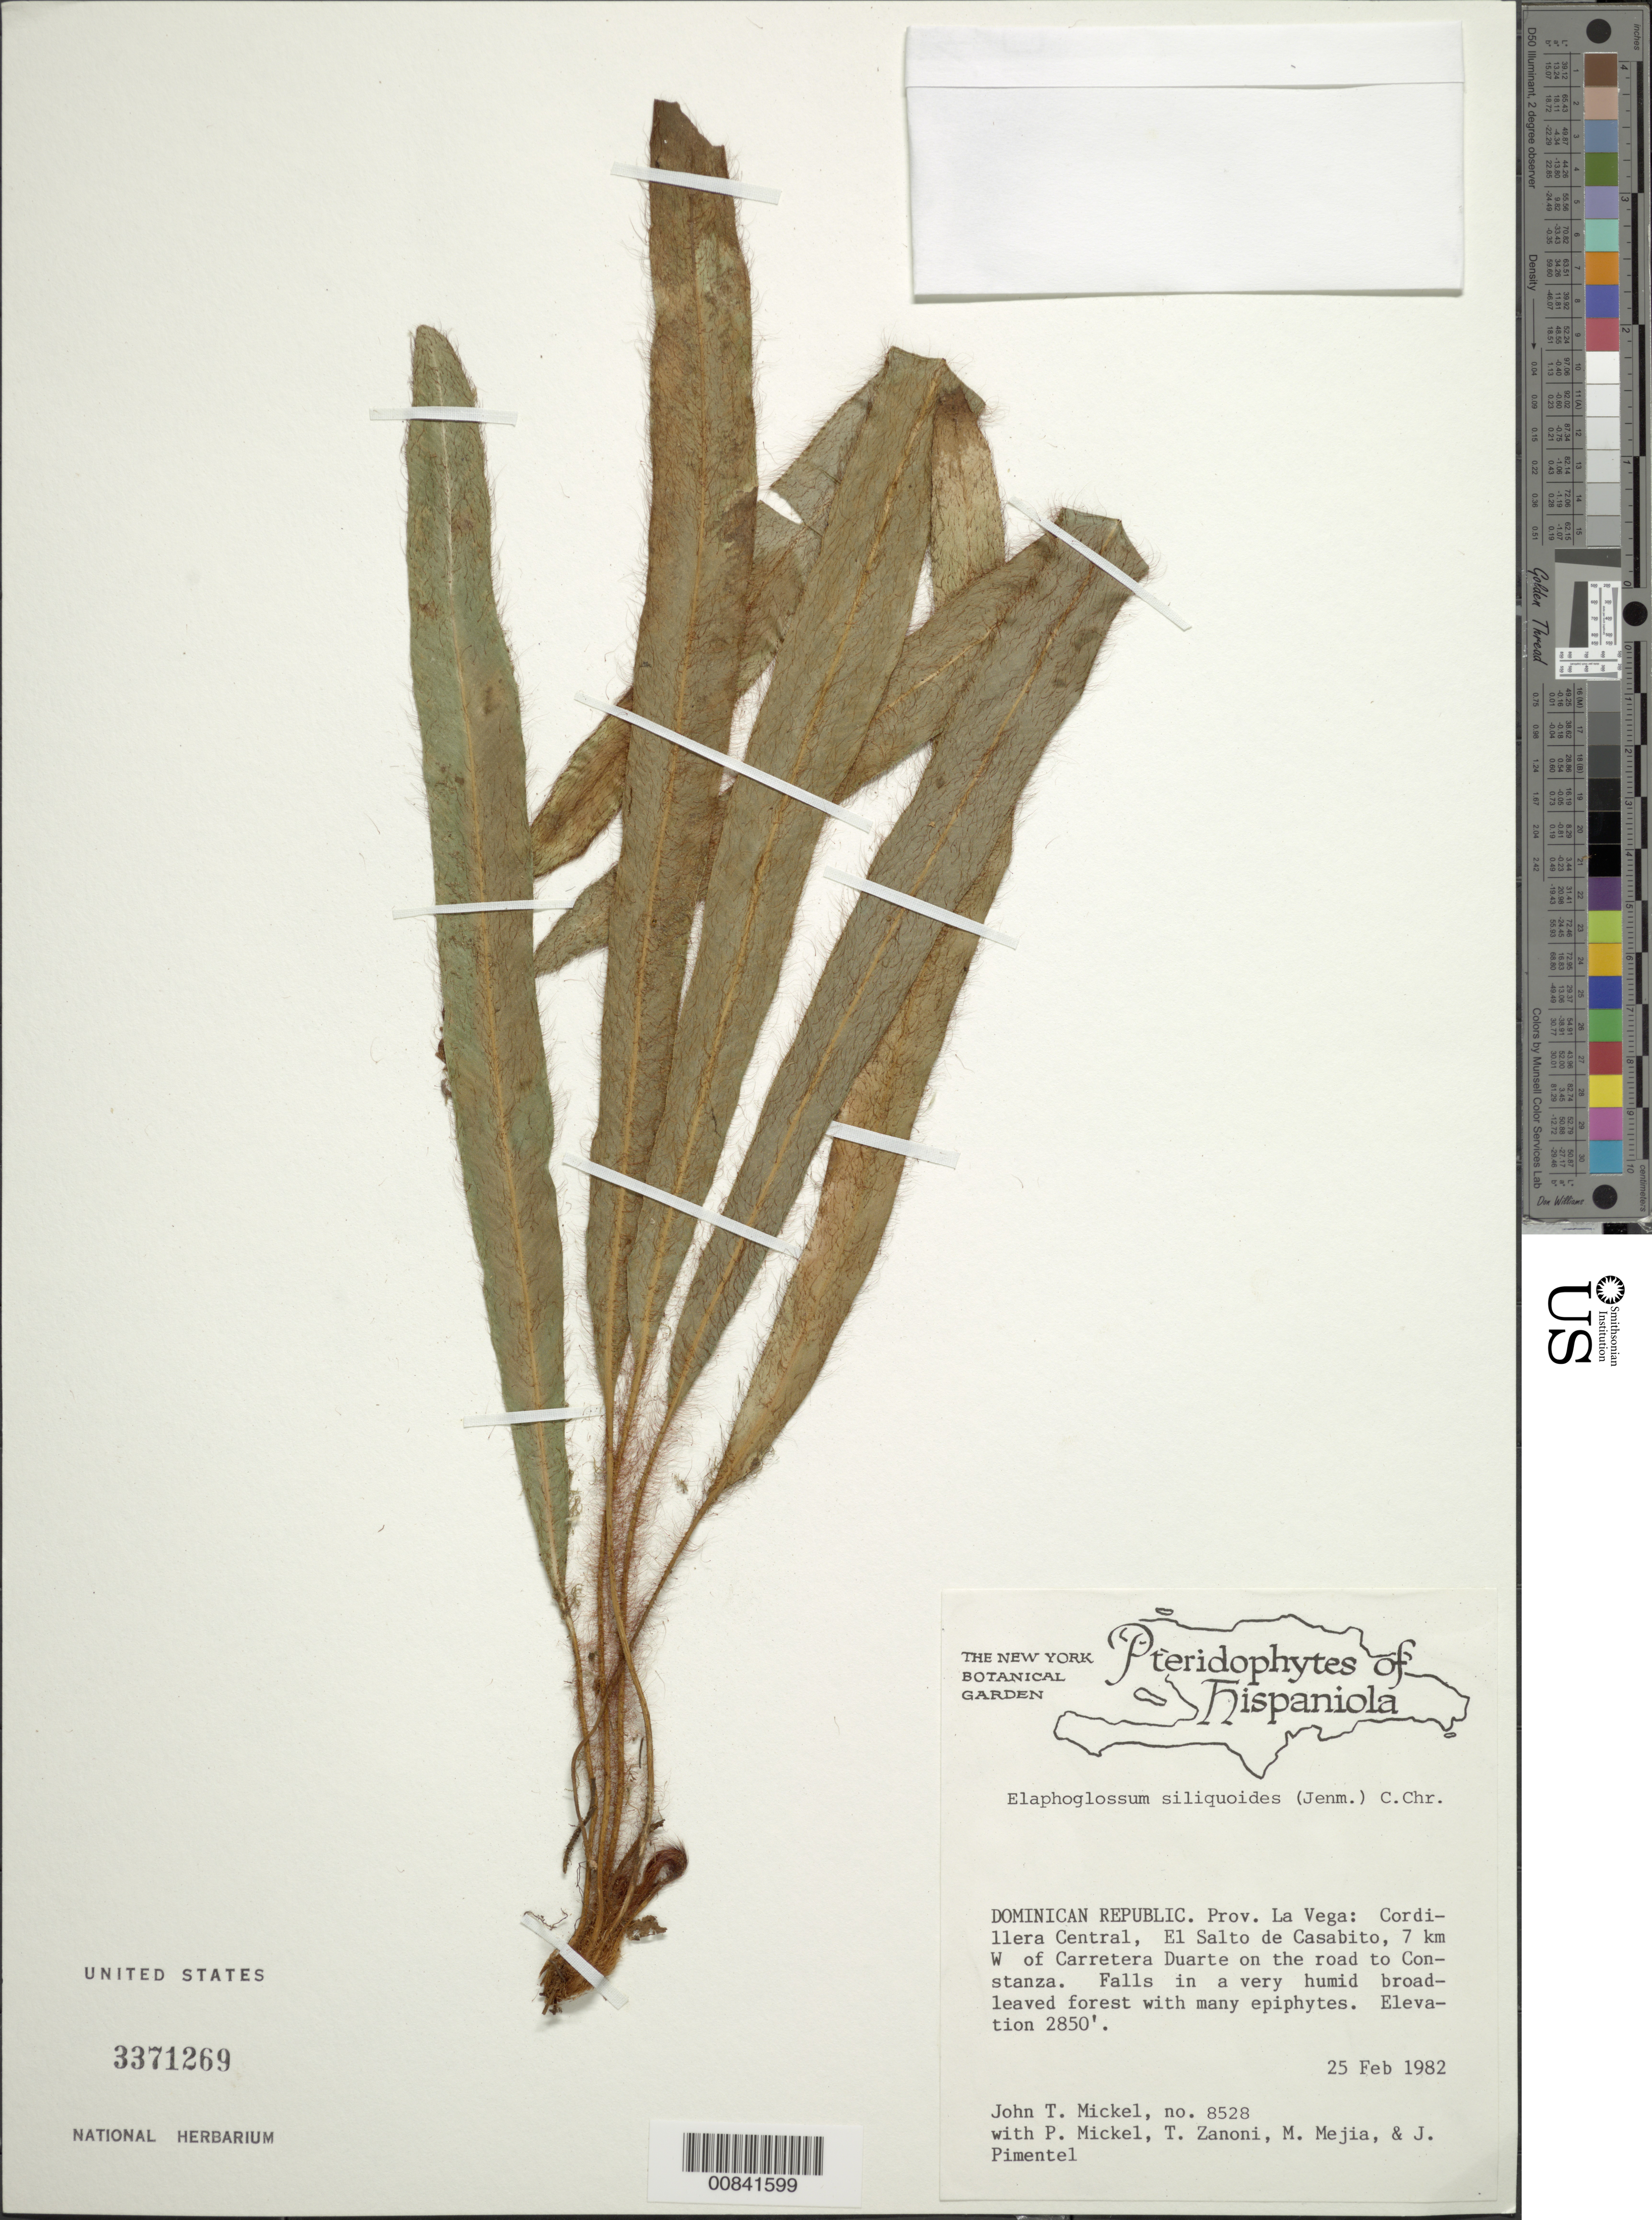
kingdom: Plantae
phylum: Tracheophyta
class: Polypodiopsida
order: Polypodiales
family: Dryopteridaceae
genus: Elaphoglossum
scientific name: Elaphoglossum siliquoides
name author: (Jenman) C. Chr.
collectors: J. T. Mickel, P. Mickel, T. A. Zanoni, M. Mejia & J. Pimentel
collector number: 8528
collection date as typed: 25 Feb 1982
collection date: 1982-02-25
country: Dominican Republic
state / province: La Vega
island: Hispaniola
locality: Cordillera Central, El Salto de Casabito, 7 km W of Carretera Duarte, on road to Constanza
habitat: Falls in a very humid broad-leaved forest with many epiphytes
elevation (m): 869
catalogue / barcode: US 3371269